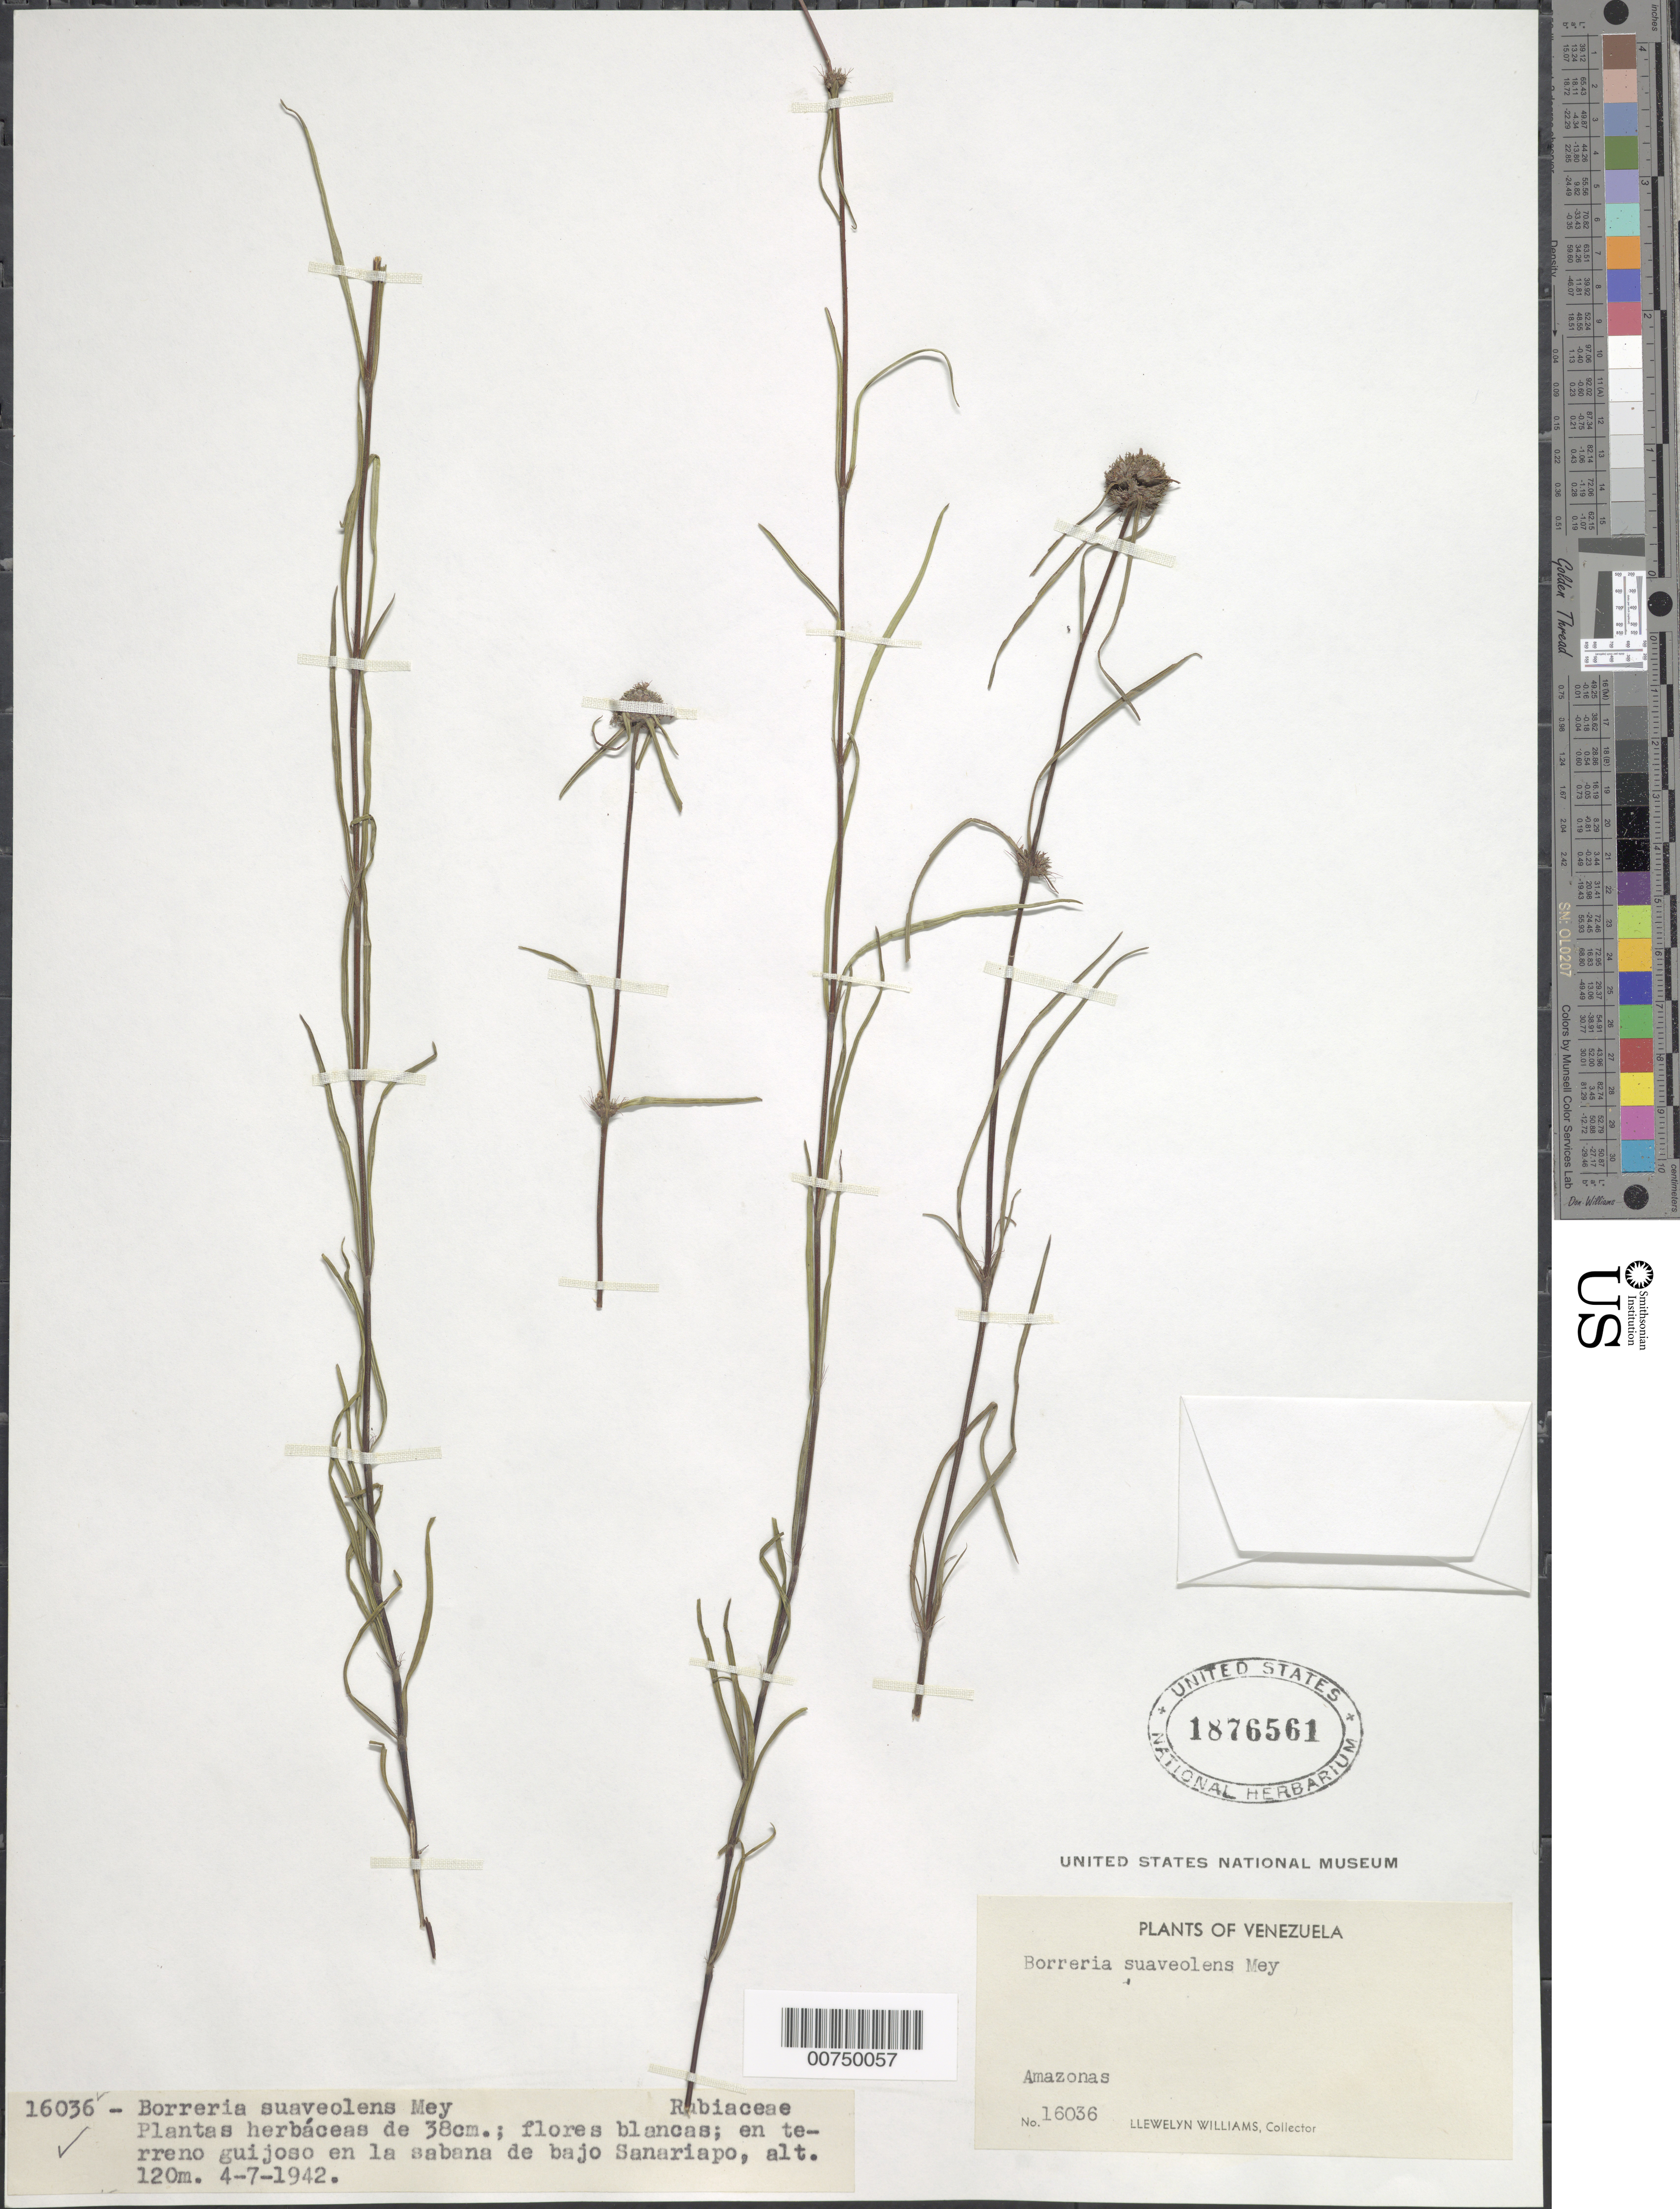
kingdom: Plantae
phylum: Tracheophyta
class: Magnoliopsida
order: Gentianales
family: Rubiaceae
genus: Borreria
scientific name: Borreria suaveolens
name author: G. Mey.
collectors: Ll. Williams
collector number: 16036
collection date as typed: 4-Jul-42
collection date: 1942-07-04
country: Venezuela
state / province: Amazonas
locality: Sanariapo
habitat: Terreno guijoso en la sabana de bajo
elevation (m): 120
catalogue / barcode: US 1876561